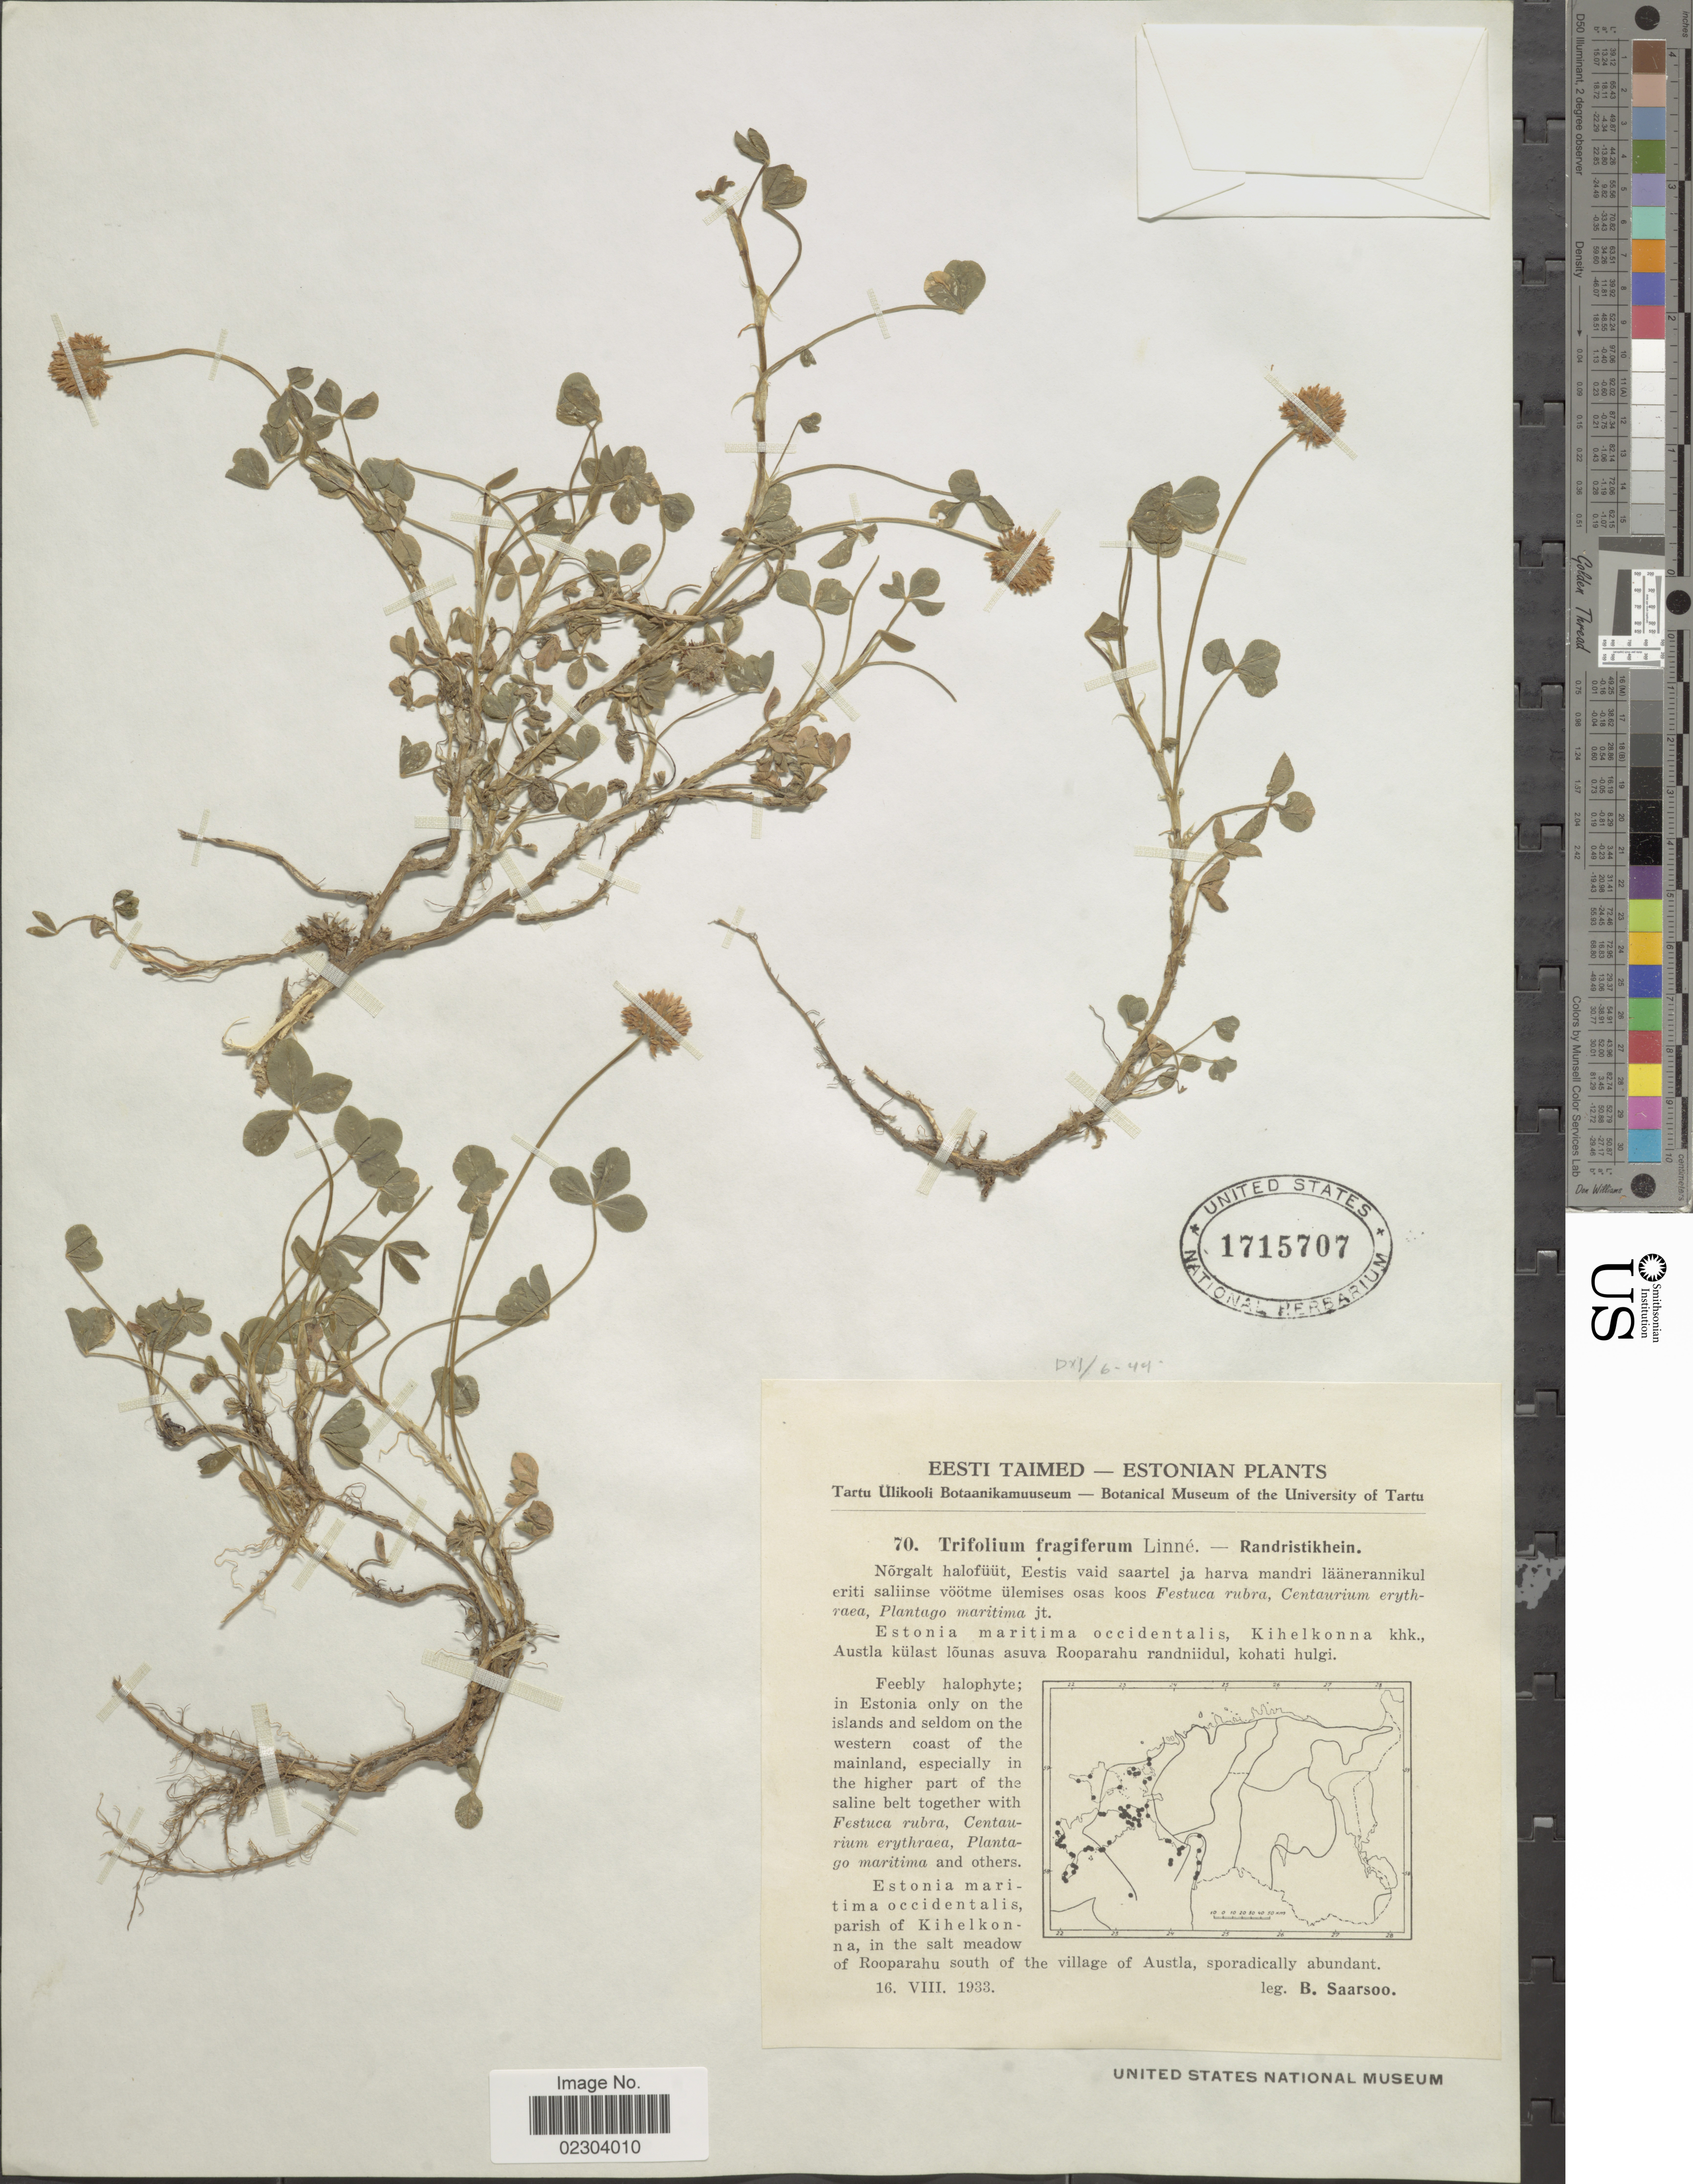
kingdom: Plantae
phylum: Tracheophyta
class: Magnoliopsida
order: Fabales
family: Fabaceae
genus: Trifolium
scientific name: Trifolium fragiferum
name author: L.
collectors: B. Saarsoo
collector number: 70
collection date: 1933-08-16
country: Estonia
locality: Only on the islands and seldon on the western coast of the mainland, especially in the higher part of the saline beltl, Estonia maritima occidentalis, parish of Kihelkona, in the salt meadow of Rooparahu south of the village of Austla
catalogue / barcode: US 1715707